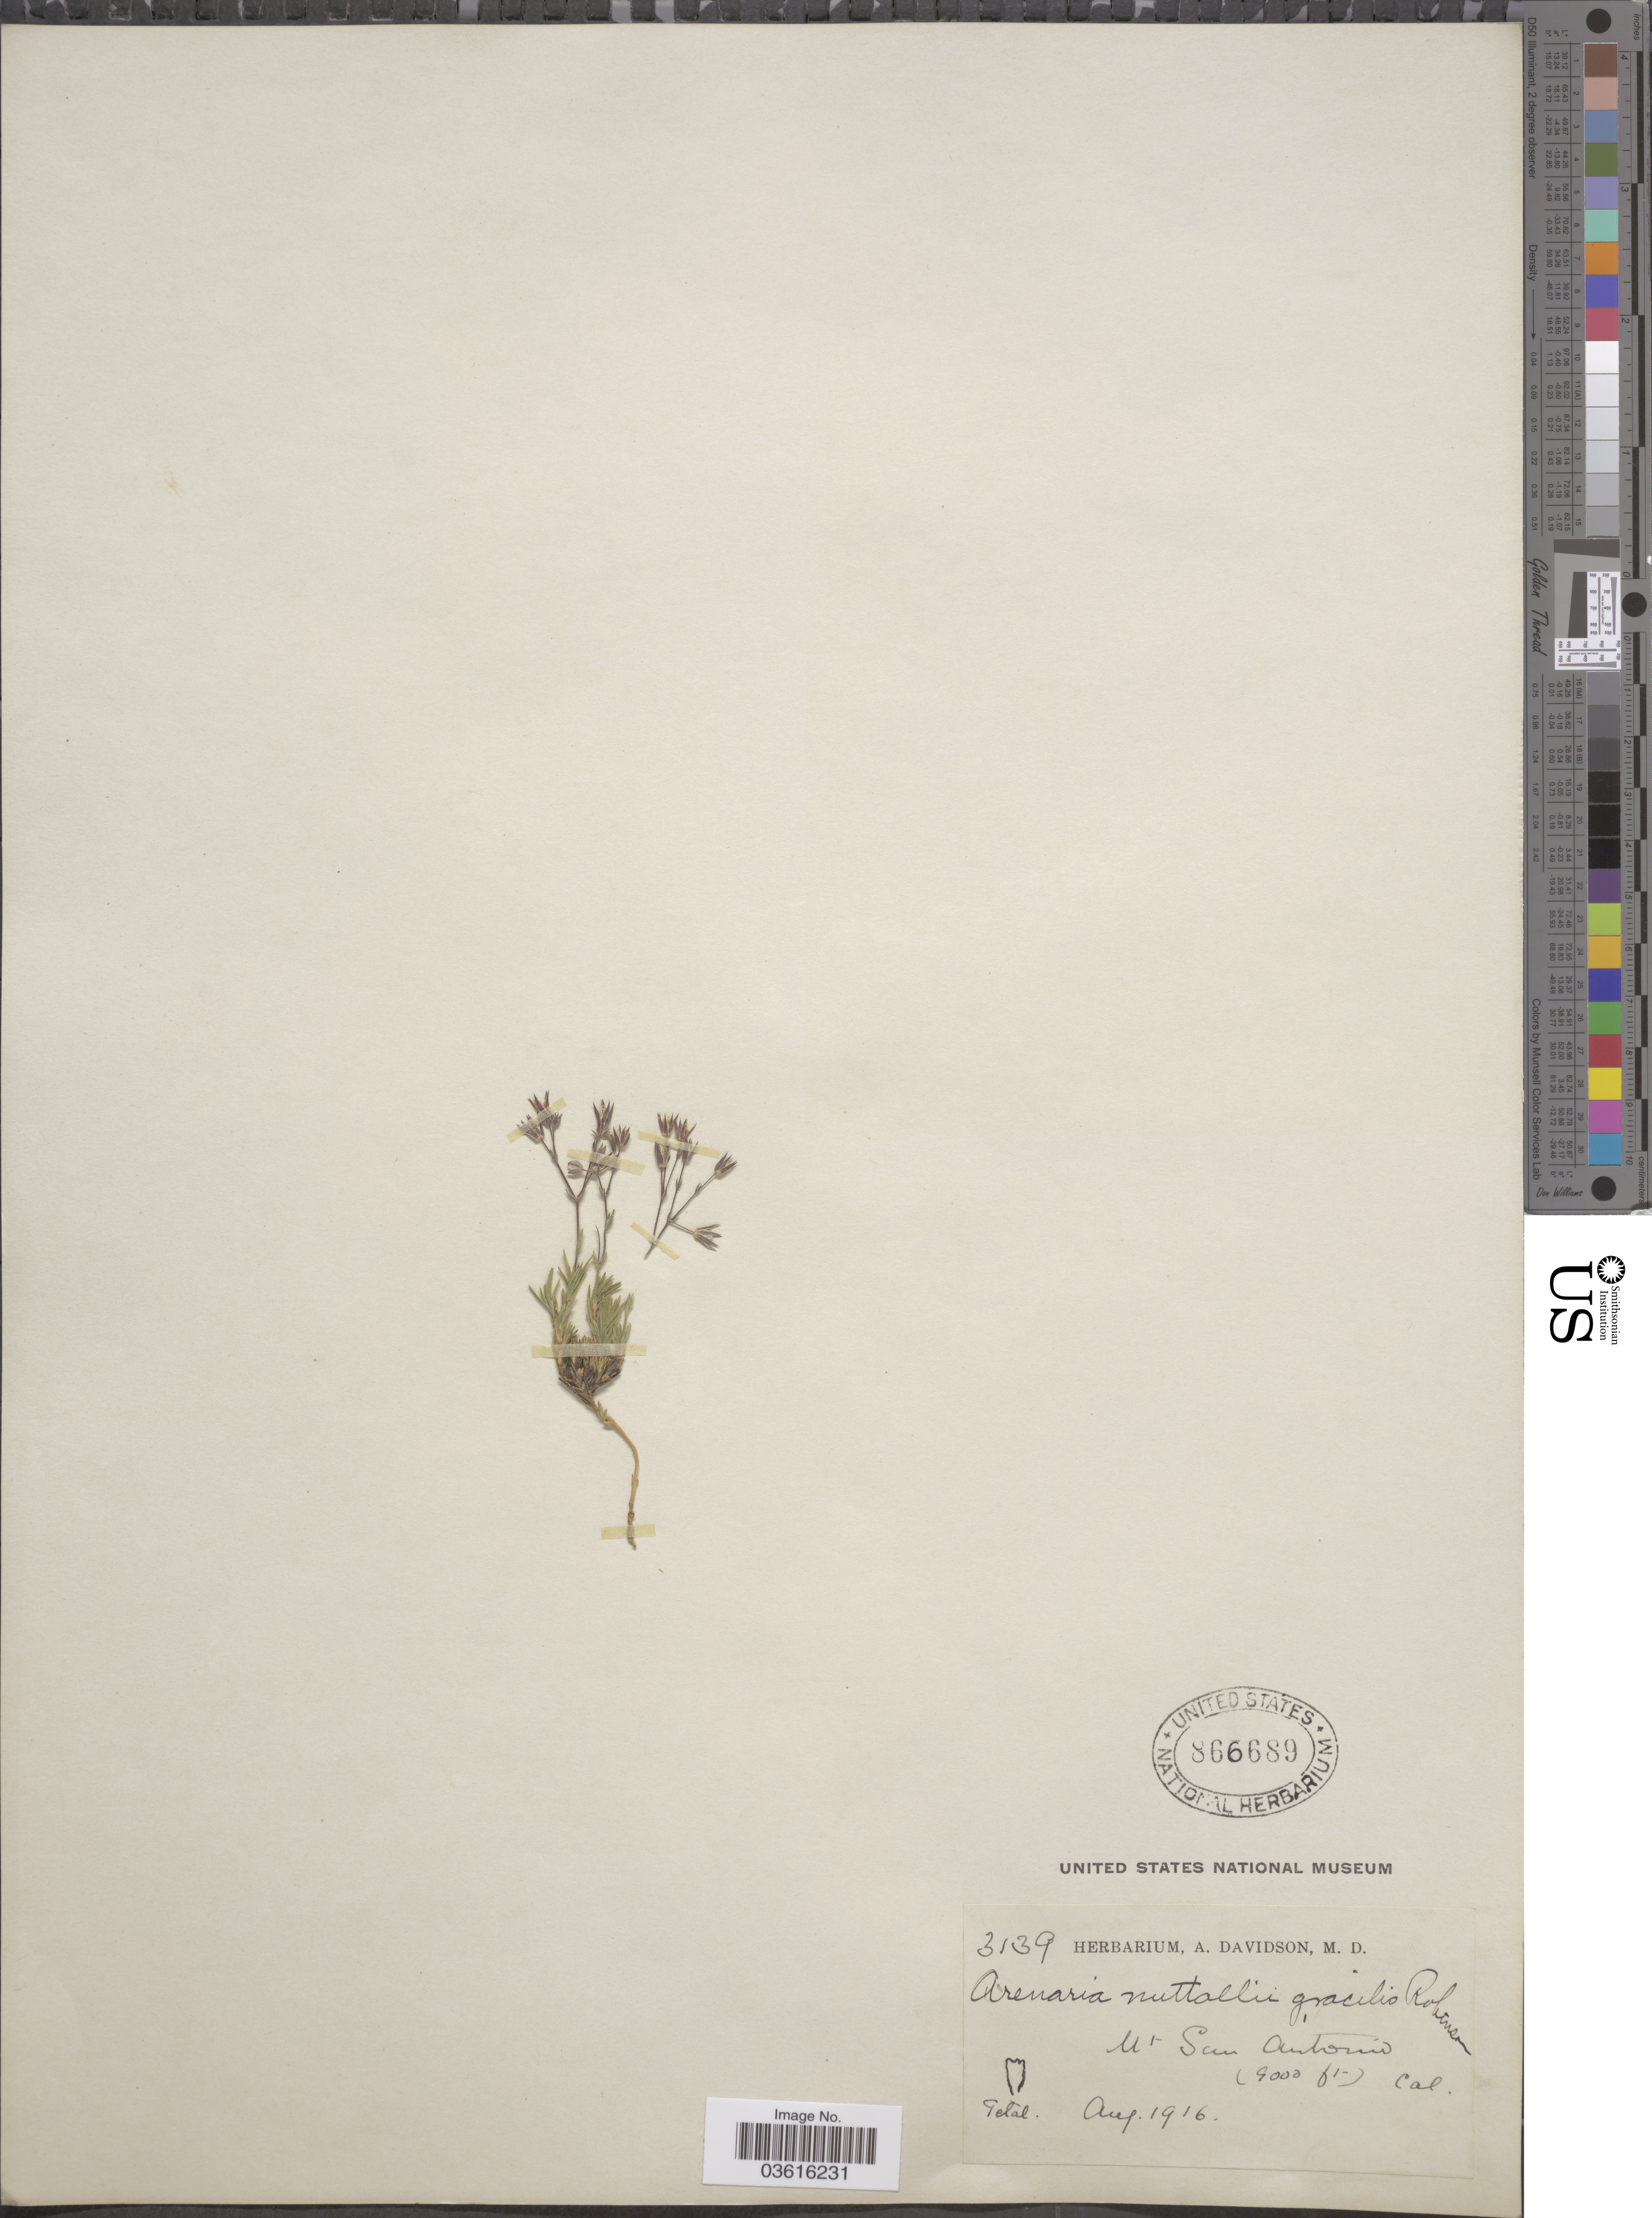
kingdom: Plantae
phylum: Tracheophyta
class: Magnoliopsida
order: Caryophyllales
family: Caryophyllaceae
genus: Minuartia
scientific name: Minuartia nuttallii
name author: (Pax) Briq.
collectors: ex herb. A. Davidson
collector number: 3139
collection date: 1916-08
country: United States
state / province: California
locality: Mt San Antonio.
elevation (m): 2743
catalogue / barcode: US 866689